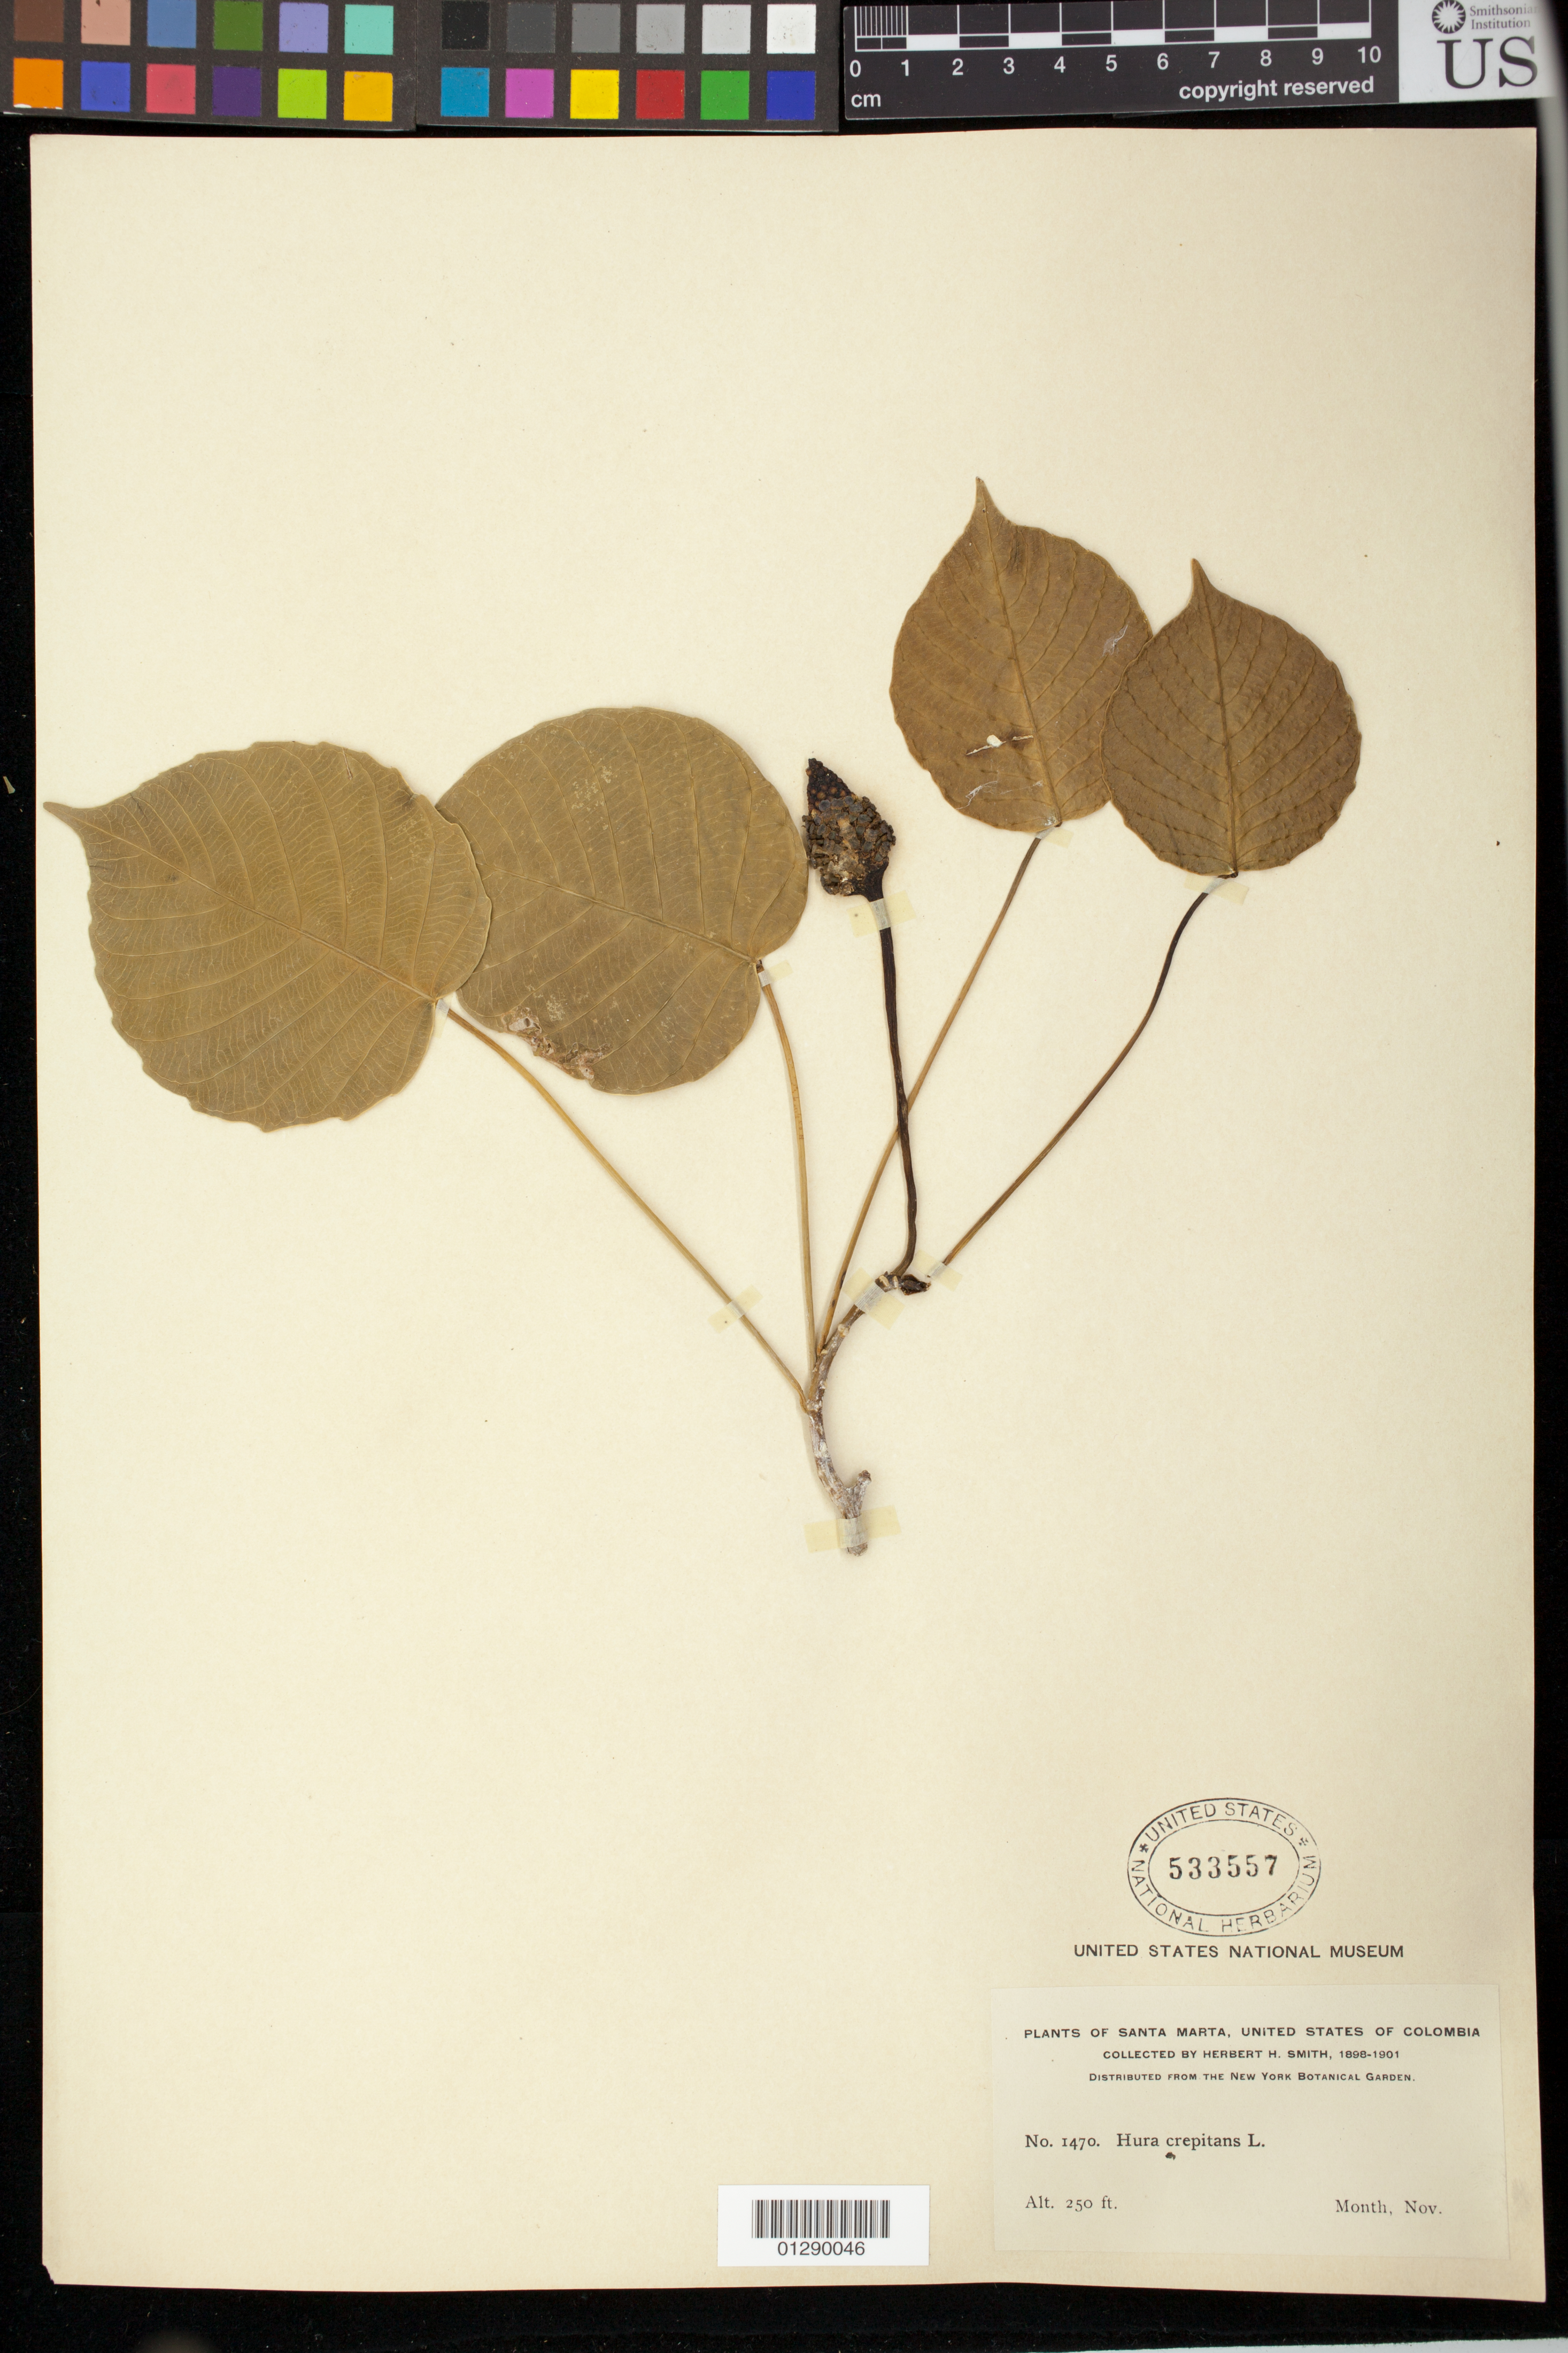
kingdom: Plantae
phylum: Tracheophyta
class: Magnoliopsida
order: Malpighiales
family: Euphorbiaceae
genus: Hura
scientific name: Hura crepitans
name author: L.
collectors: H. H. Smith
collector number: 1470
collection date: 1898-11/1901-11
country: Colombia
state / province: Magdalena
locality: Santa Marta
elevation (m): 76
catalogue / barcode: US 533557